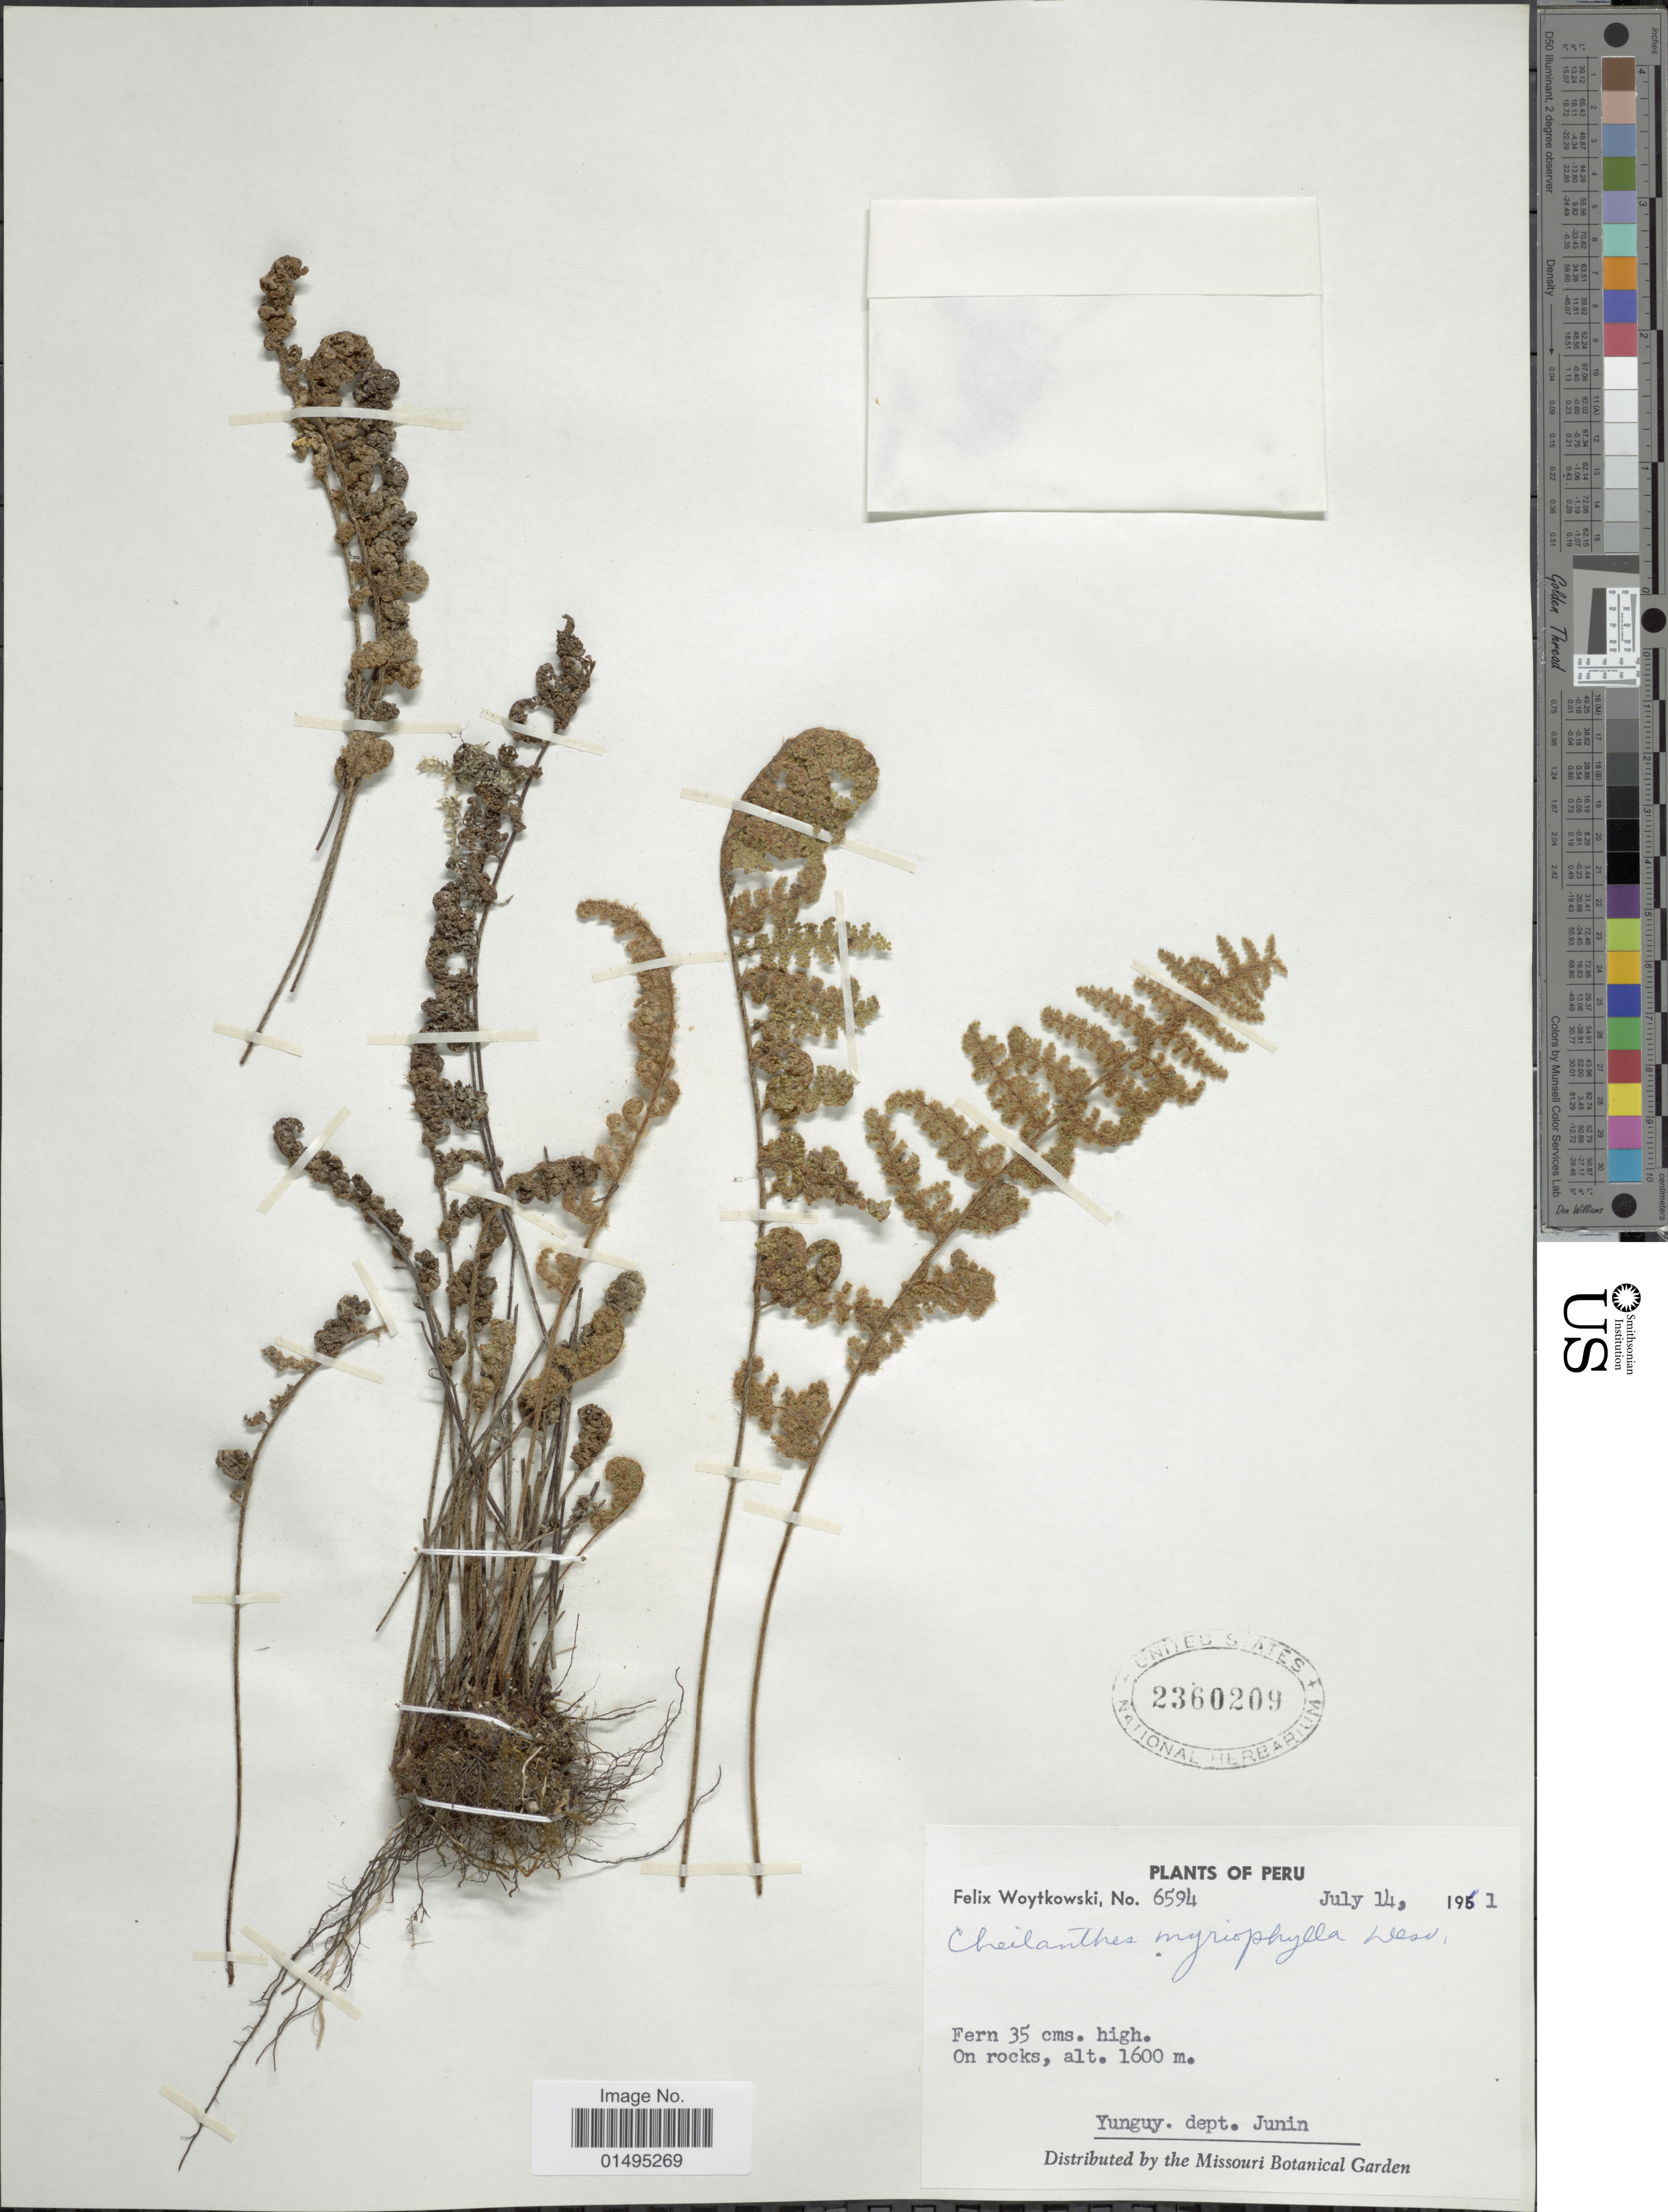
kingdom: Plantae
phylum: Tracheophyta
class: Polypodiopsida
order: Polypodiales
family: Pteridaceae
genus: Myriopteris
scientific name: Myriopteris myriophylla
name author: (Desv.) J. Sm.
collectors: F. Woytkowski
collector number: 6594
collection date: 1961-07-14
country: Peru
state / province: Junín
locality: Peru, Yunguy. Dept. Junin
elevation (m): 1600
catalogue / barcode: US 2360209